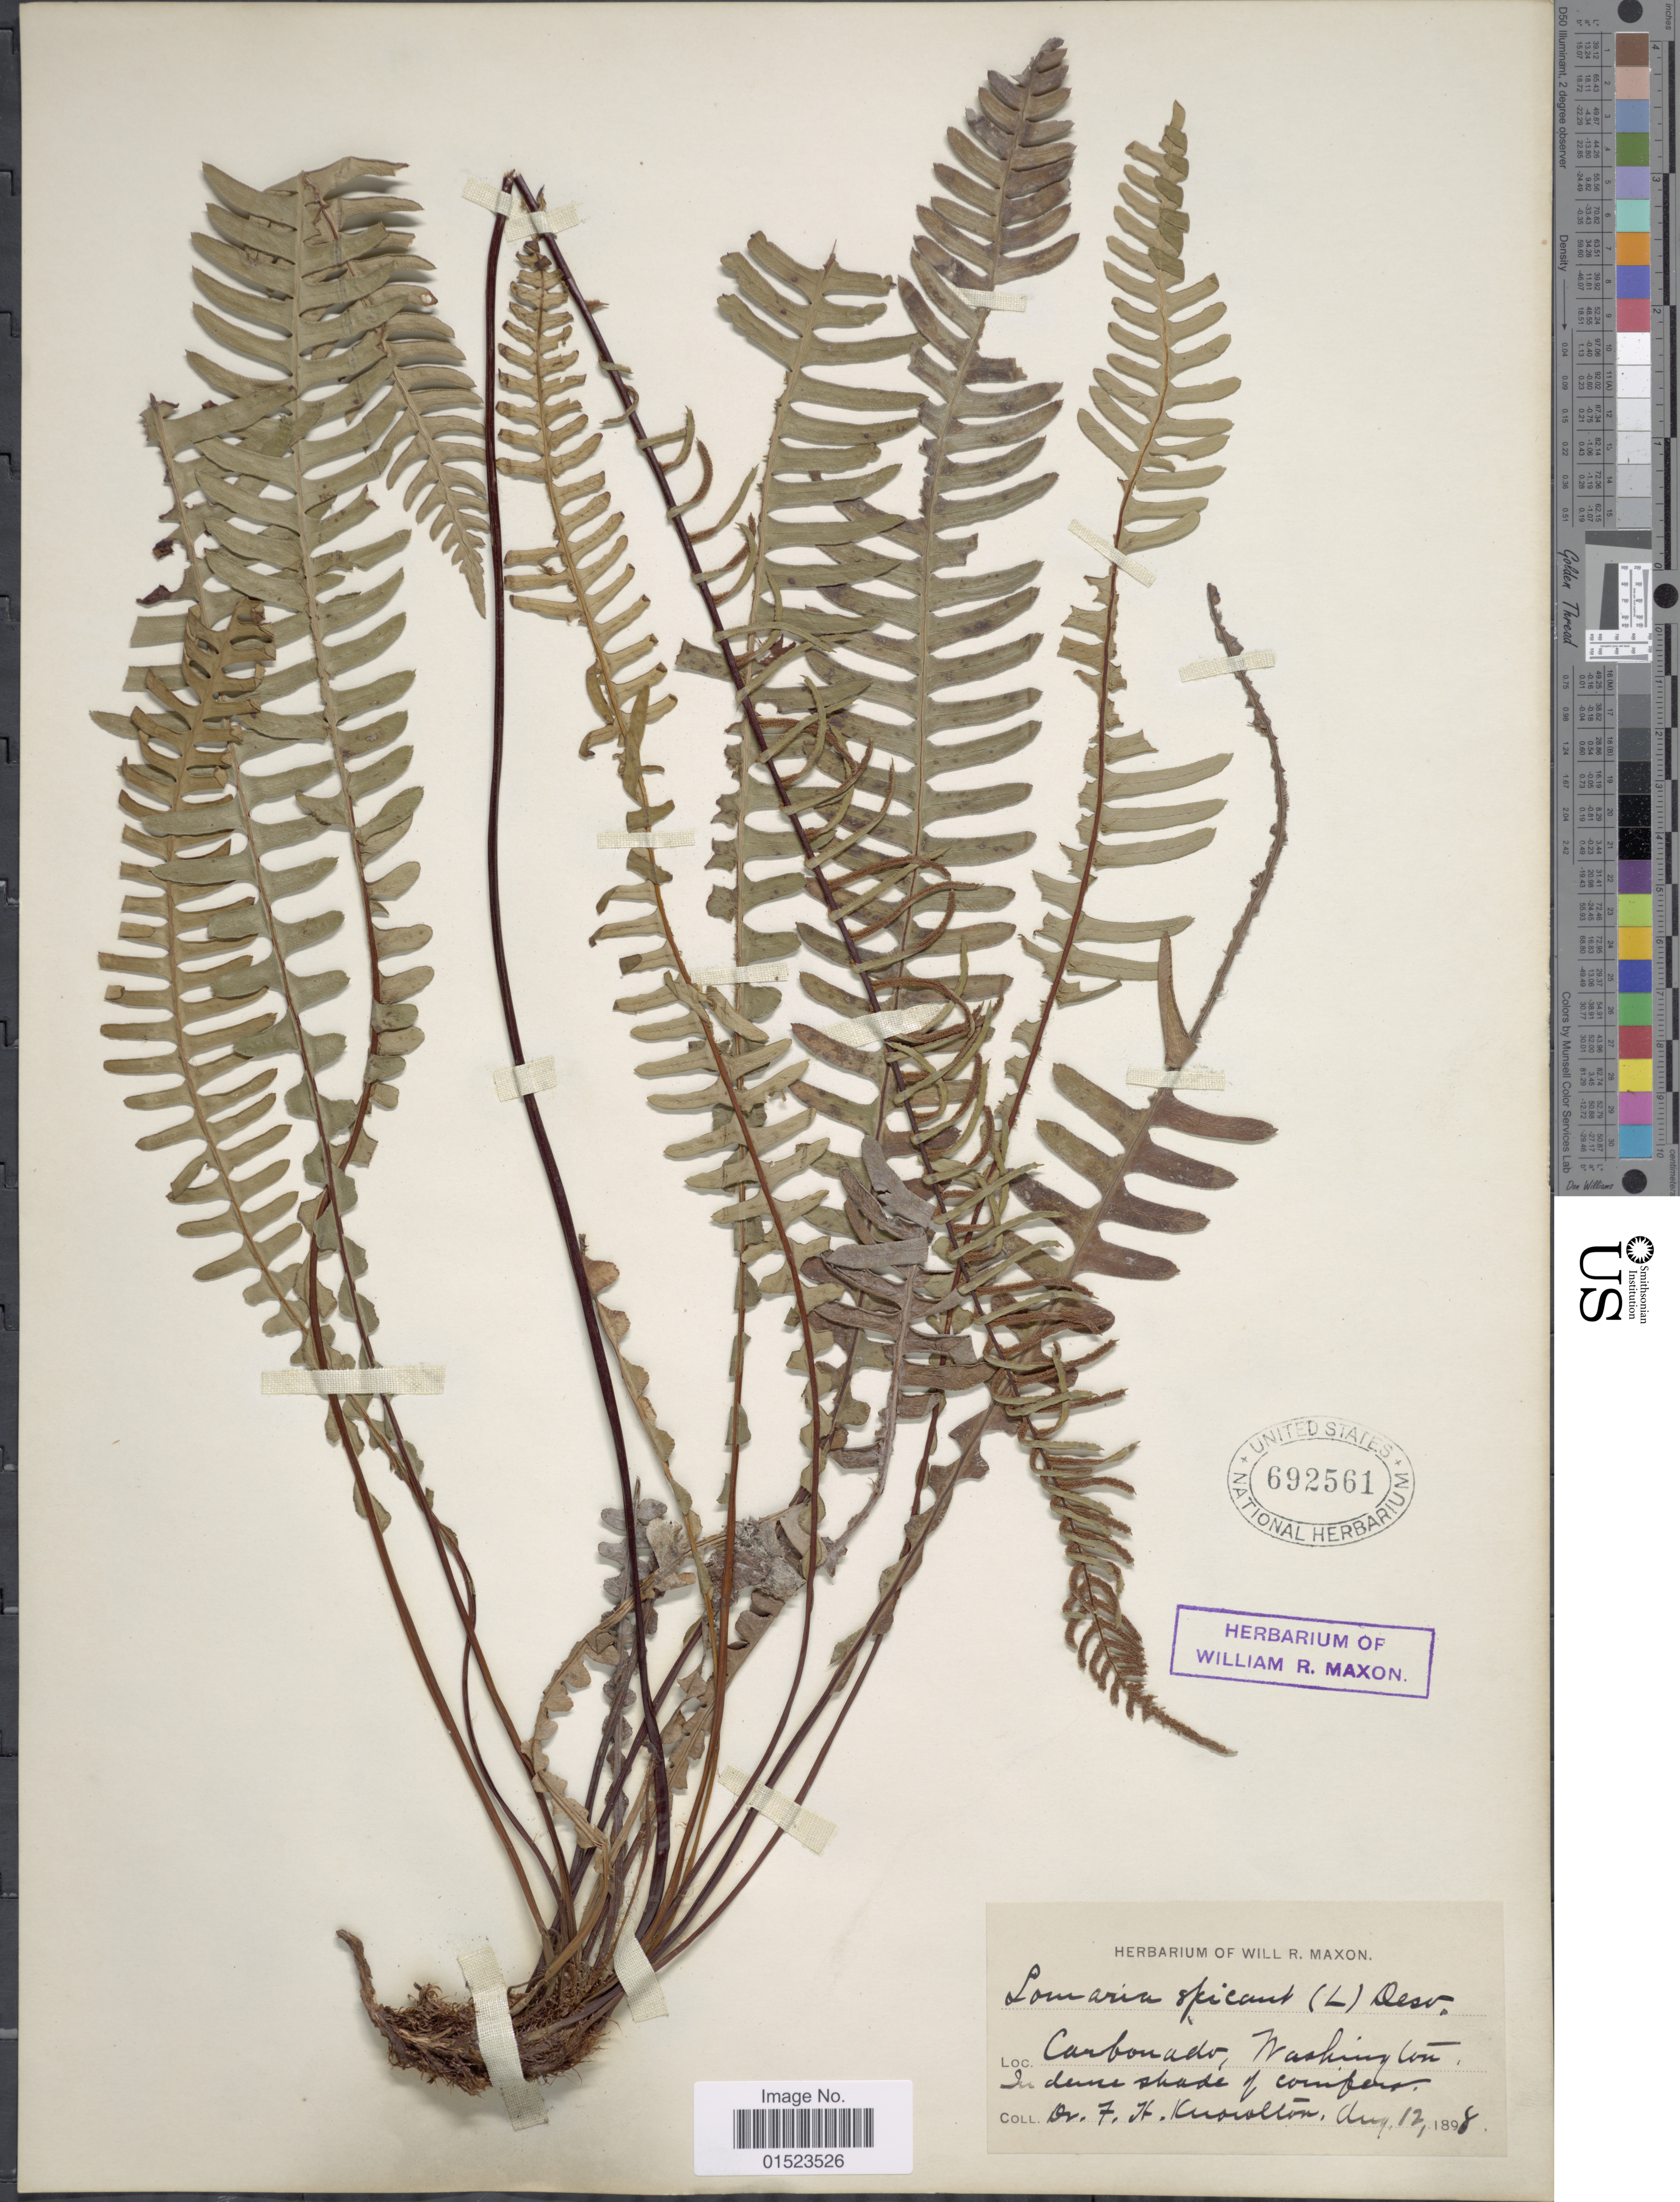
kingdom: Plantae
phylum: Tracheophyta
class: Polypodiopsida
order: Polypodiales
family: Blechnaceae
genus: Blechnum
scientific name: Blechnum spicant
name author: (L.) Sm.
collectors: F. H. Knowlton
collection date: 1898-08-12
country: United States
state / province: Washington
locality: Carbondale, in dune shade of conifer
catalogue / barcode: US 692561